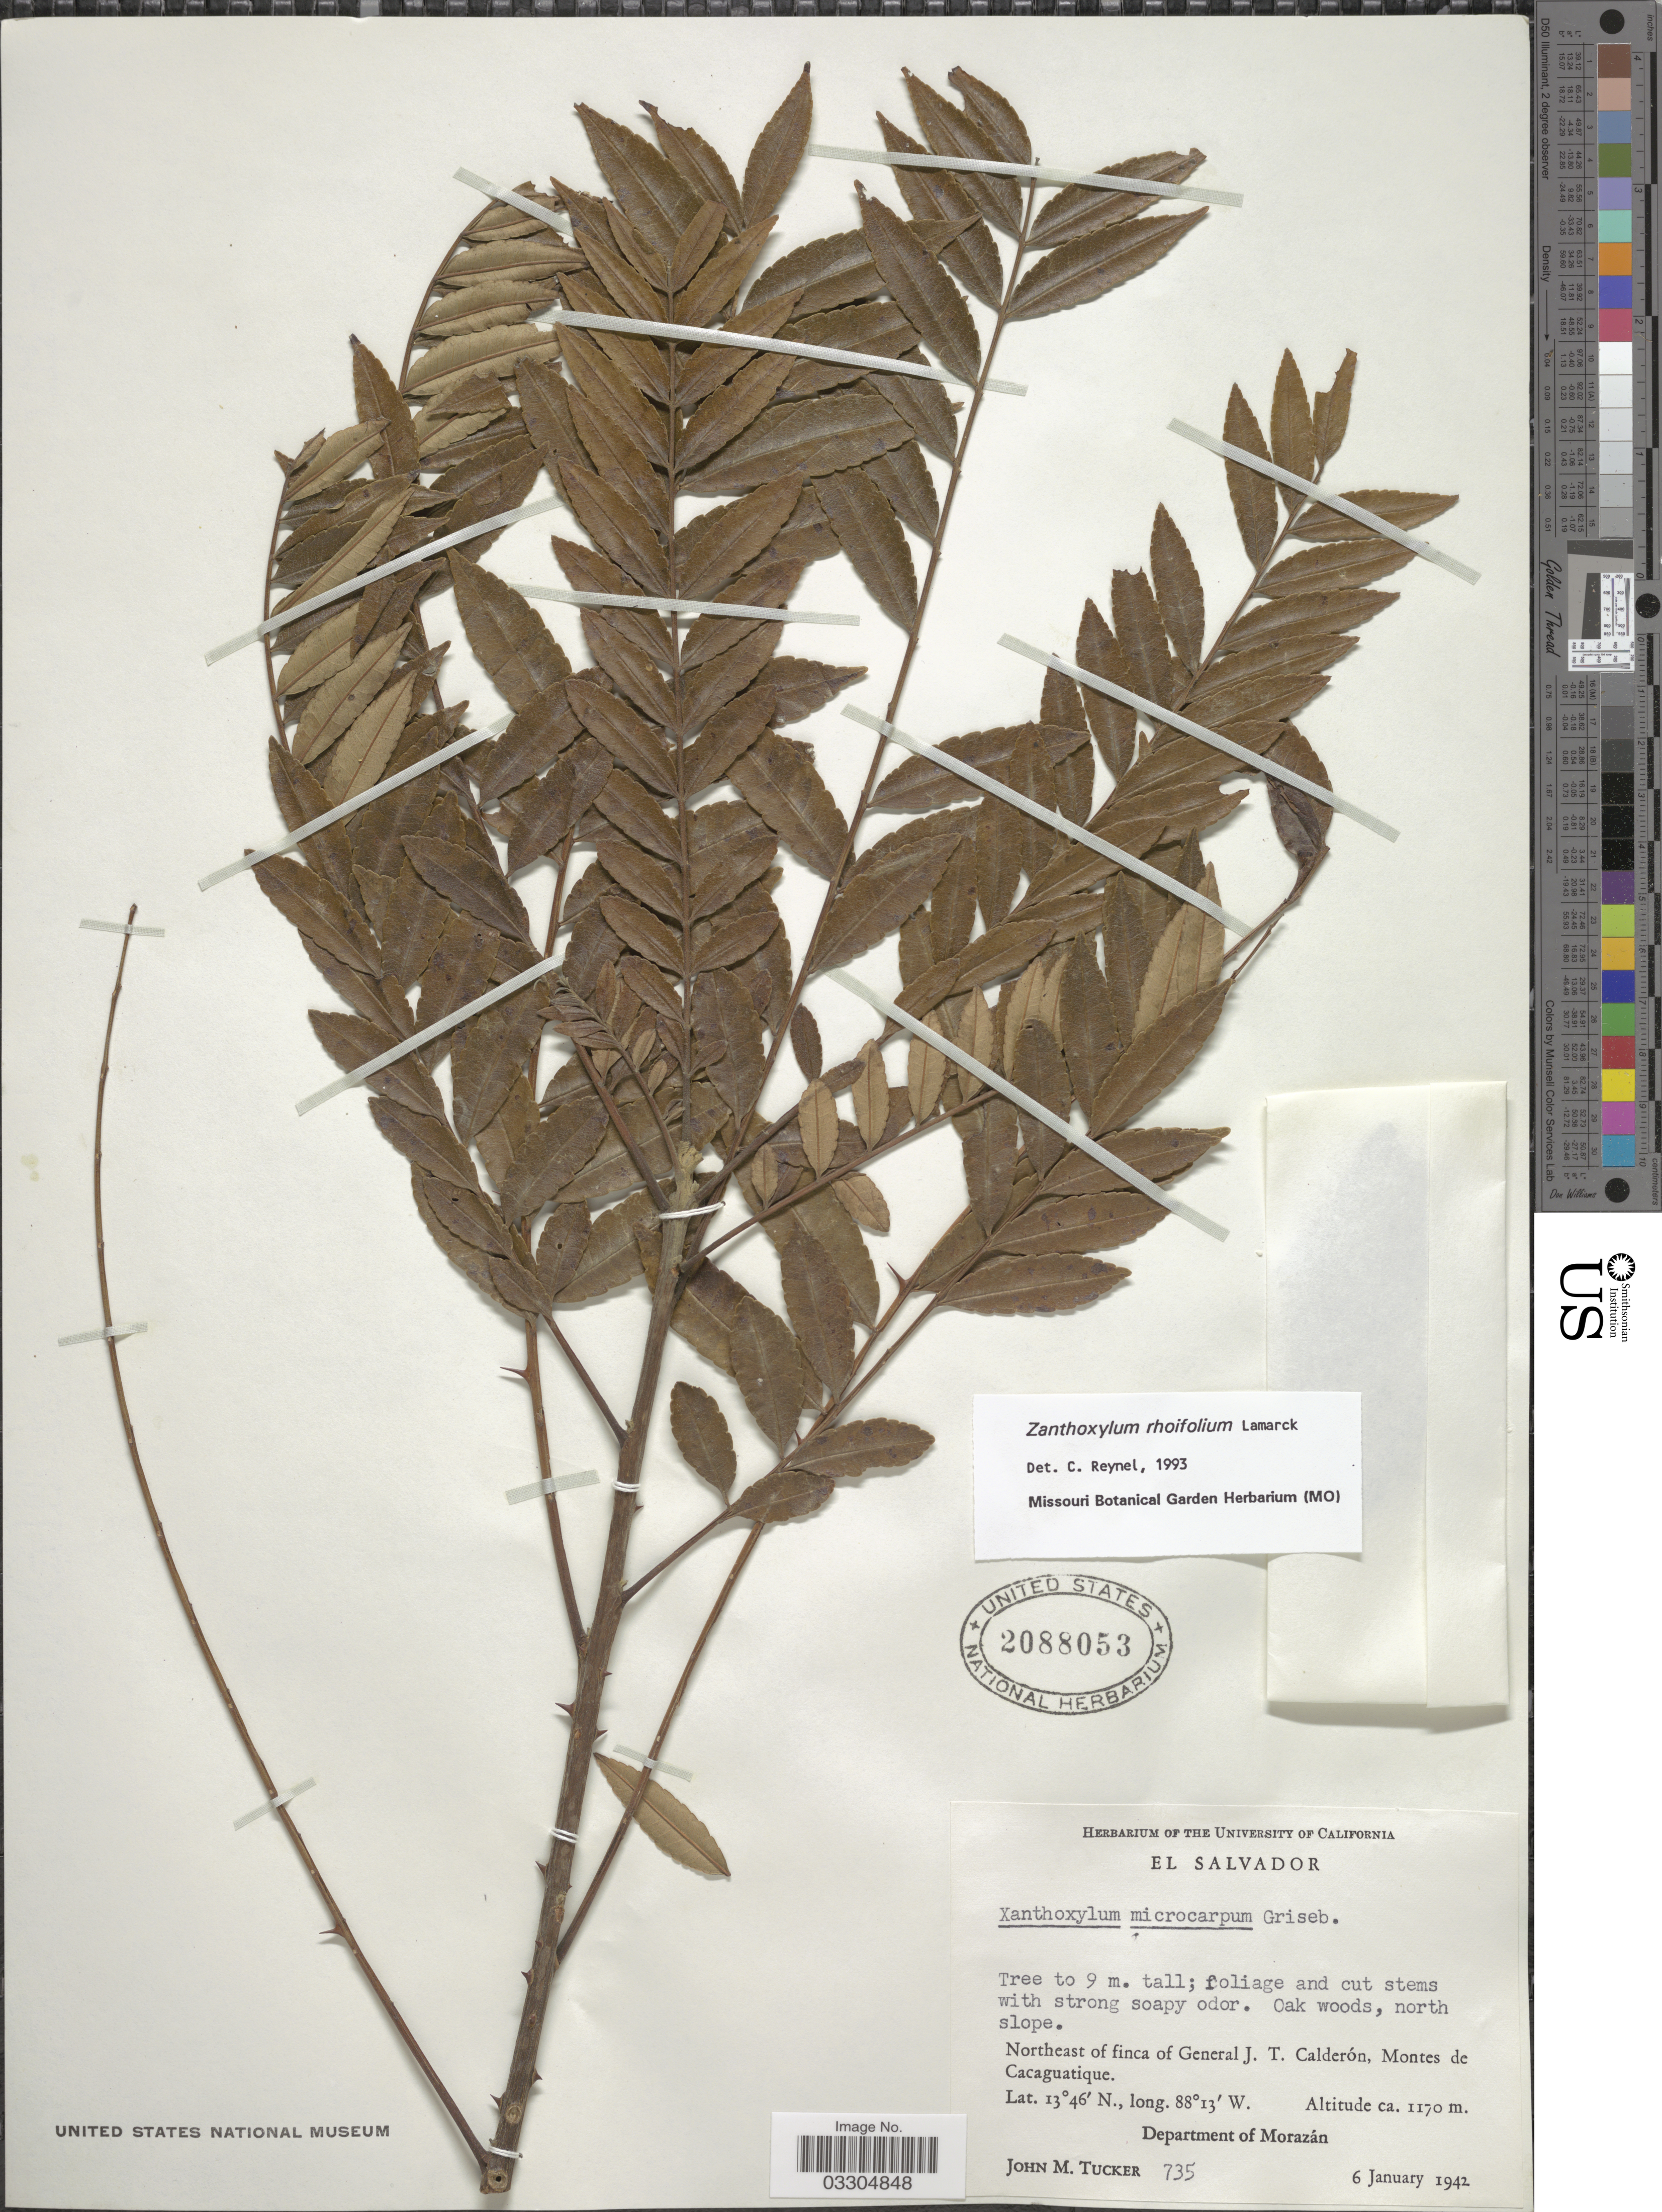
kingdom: Plantae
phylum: Tracheophyta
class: Magnoliopsida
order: Sapindales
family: Rutaceae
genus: Zanthoxylum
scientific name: Zanthoxylum rhoifolium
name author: Lam.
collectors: J. M. Tucker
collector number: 735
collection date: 1942-01-06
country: El Salvador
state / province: Morazan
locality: Northeast of finca of General J. T. Calderón, Montes de Cacaguatique. Department of Morazán.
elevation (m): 1170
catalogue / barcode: US 2088053